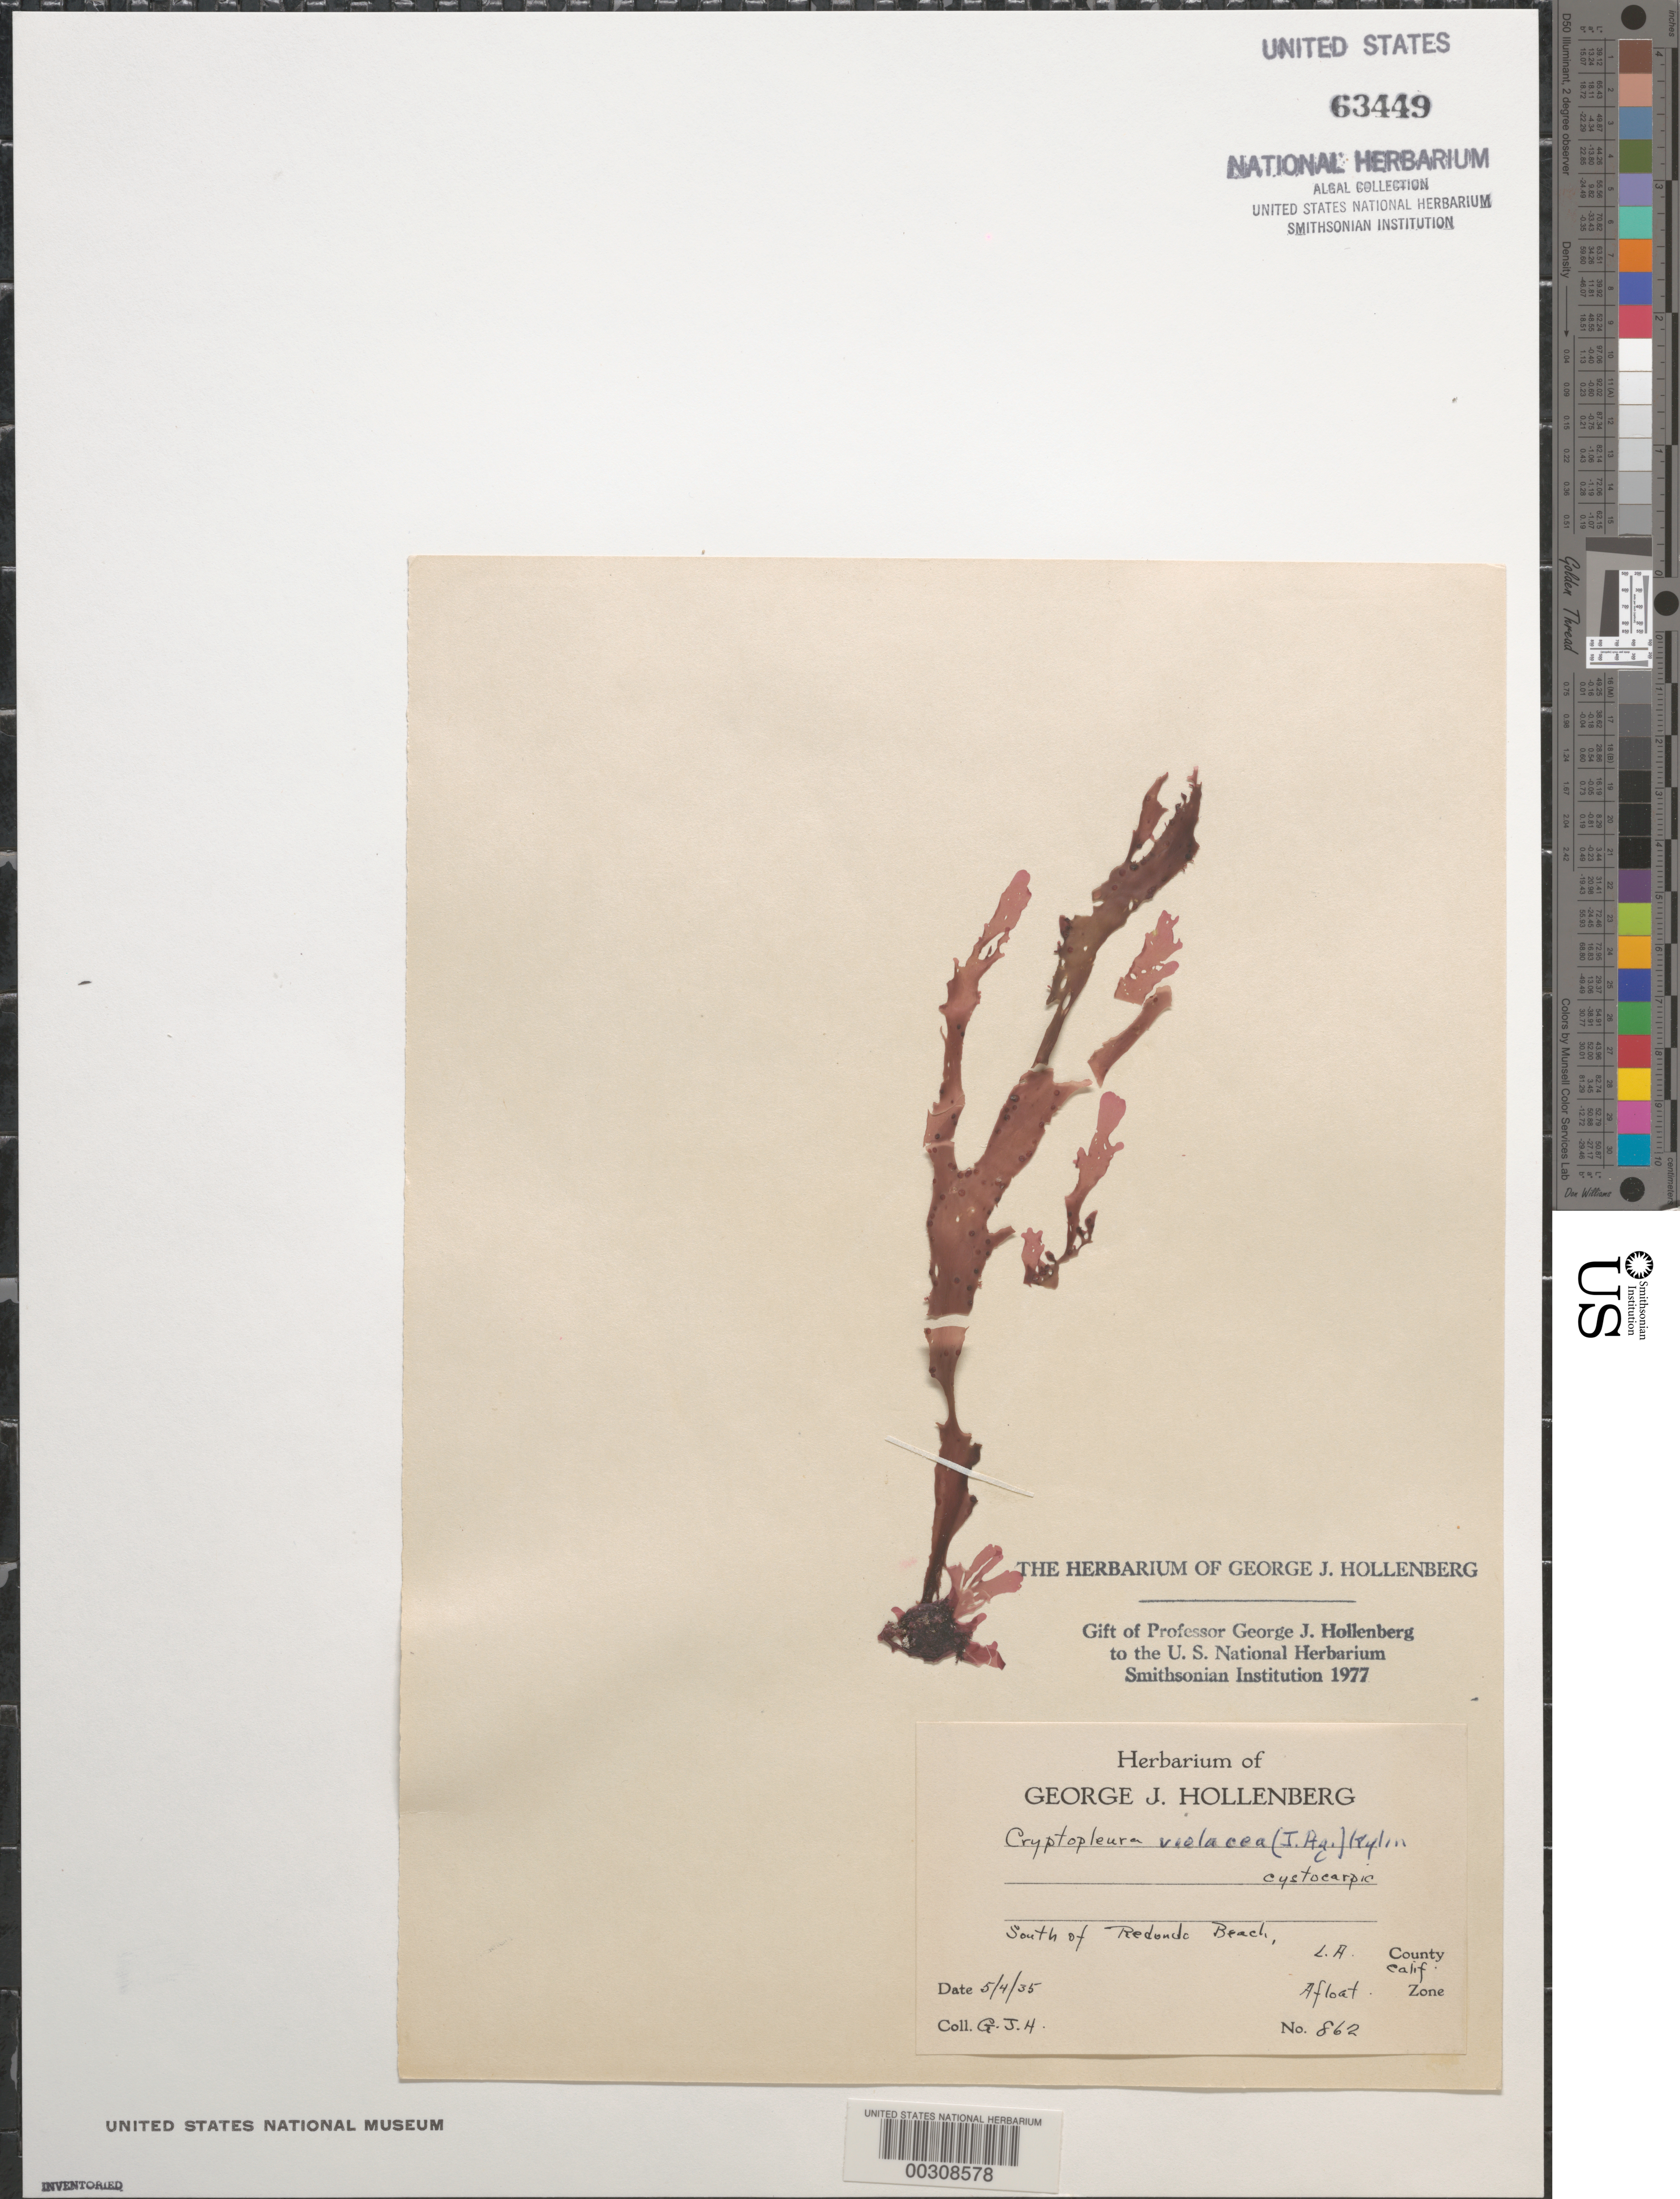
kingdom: Plantae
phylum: Rhodophyta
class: Florideophyceae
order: Ceramiales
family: Delesseriaceae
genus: Cryptopleura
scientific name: Cryptopleura violacea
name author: (J. Ag.) Kylin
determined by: Hollenberg, George J.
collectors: G. Hollenberg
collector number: GJH 862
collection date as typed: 04 May 1935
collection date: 1935-05-04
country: United States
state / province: California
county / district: Los Angeles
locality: South of Redondo Beach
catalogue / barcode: US 63449